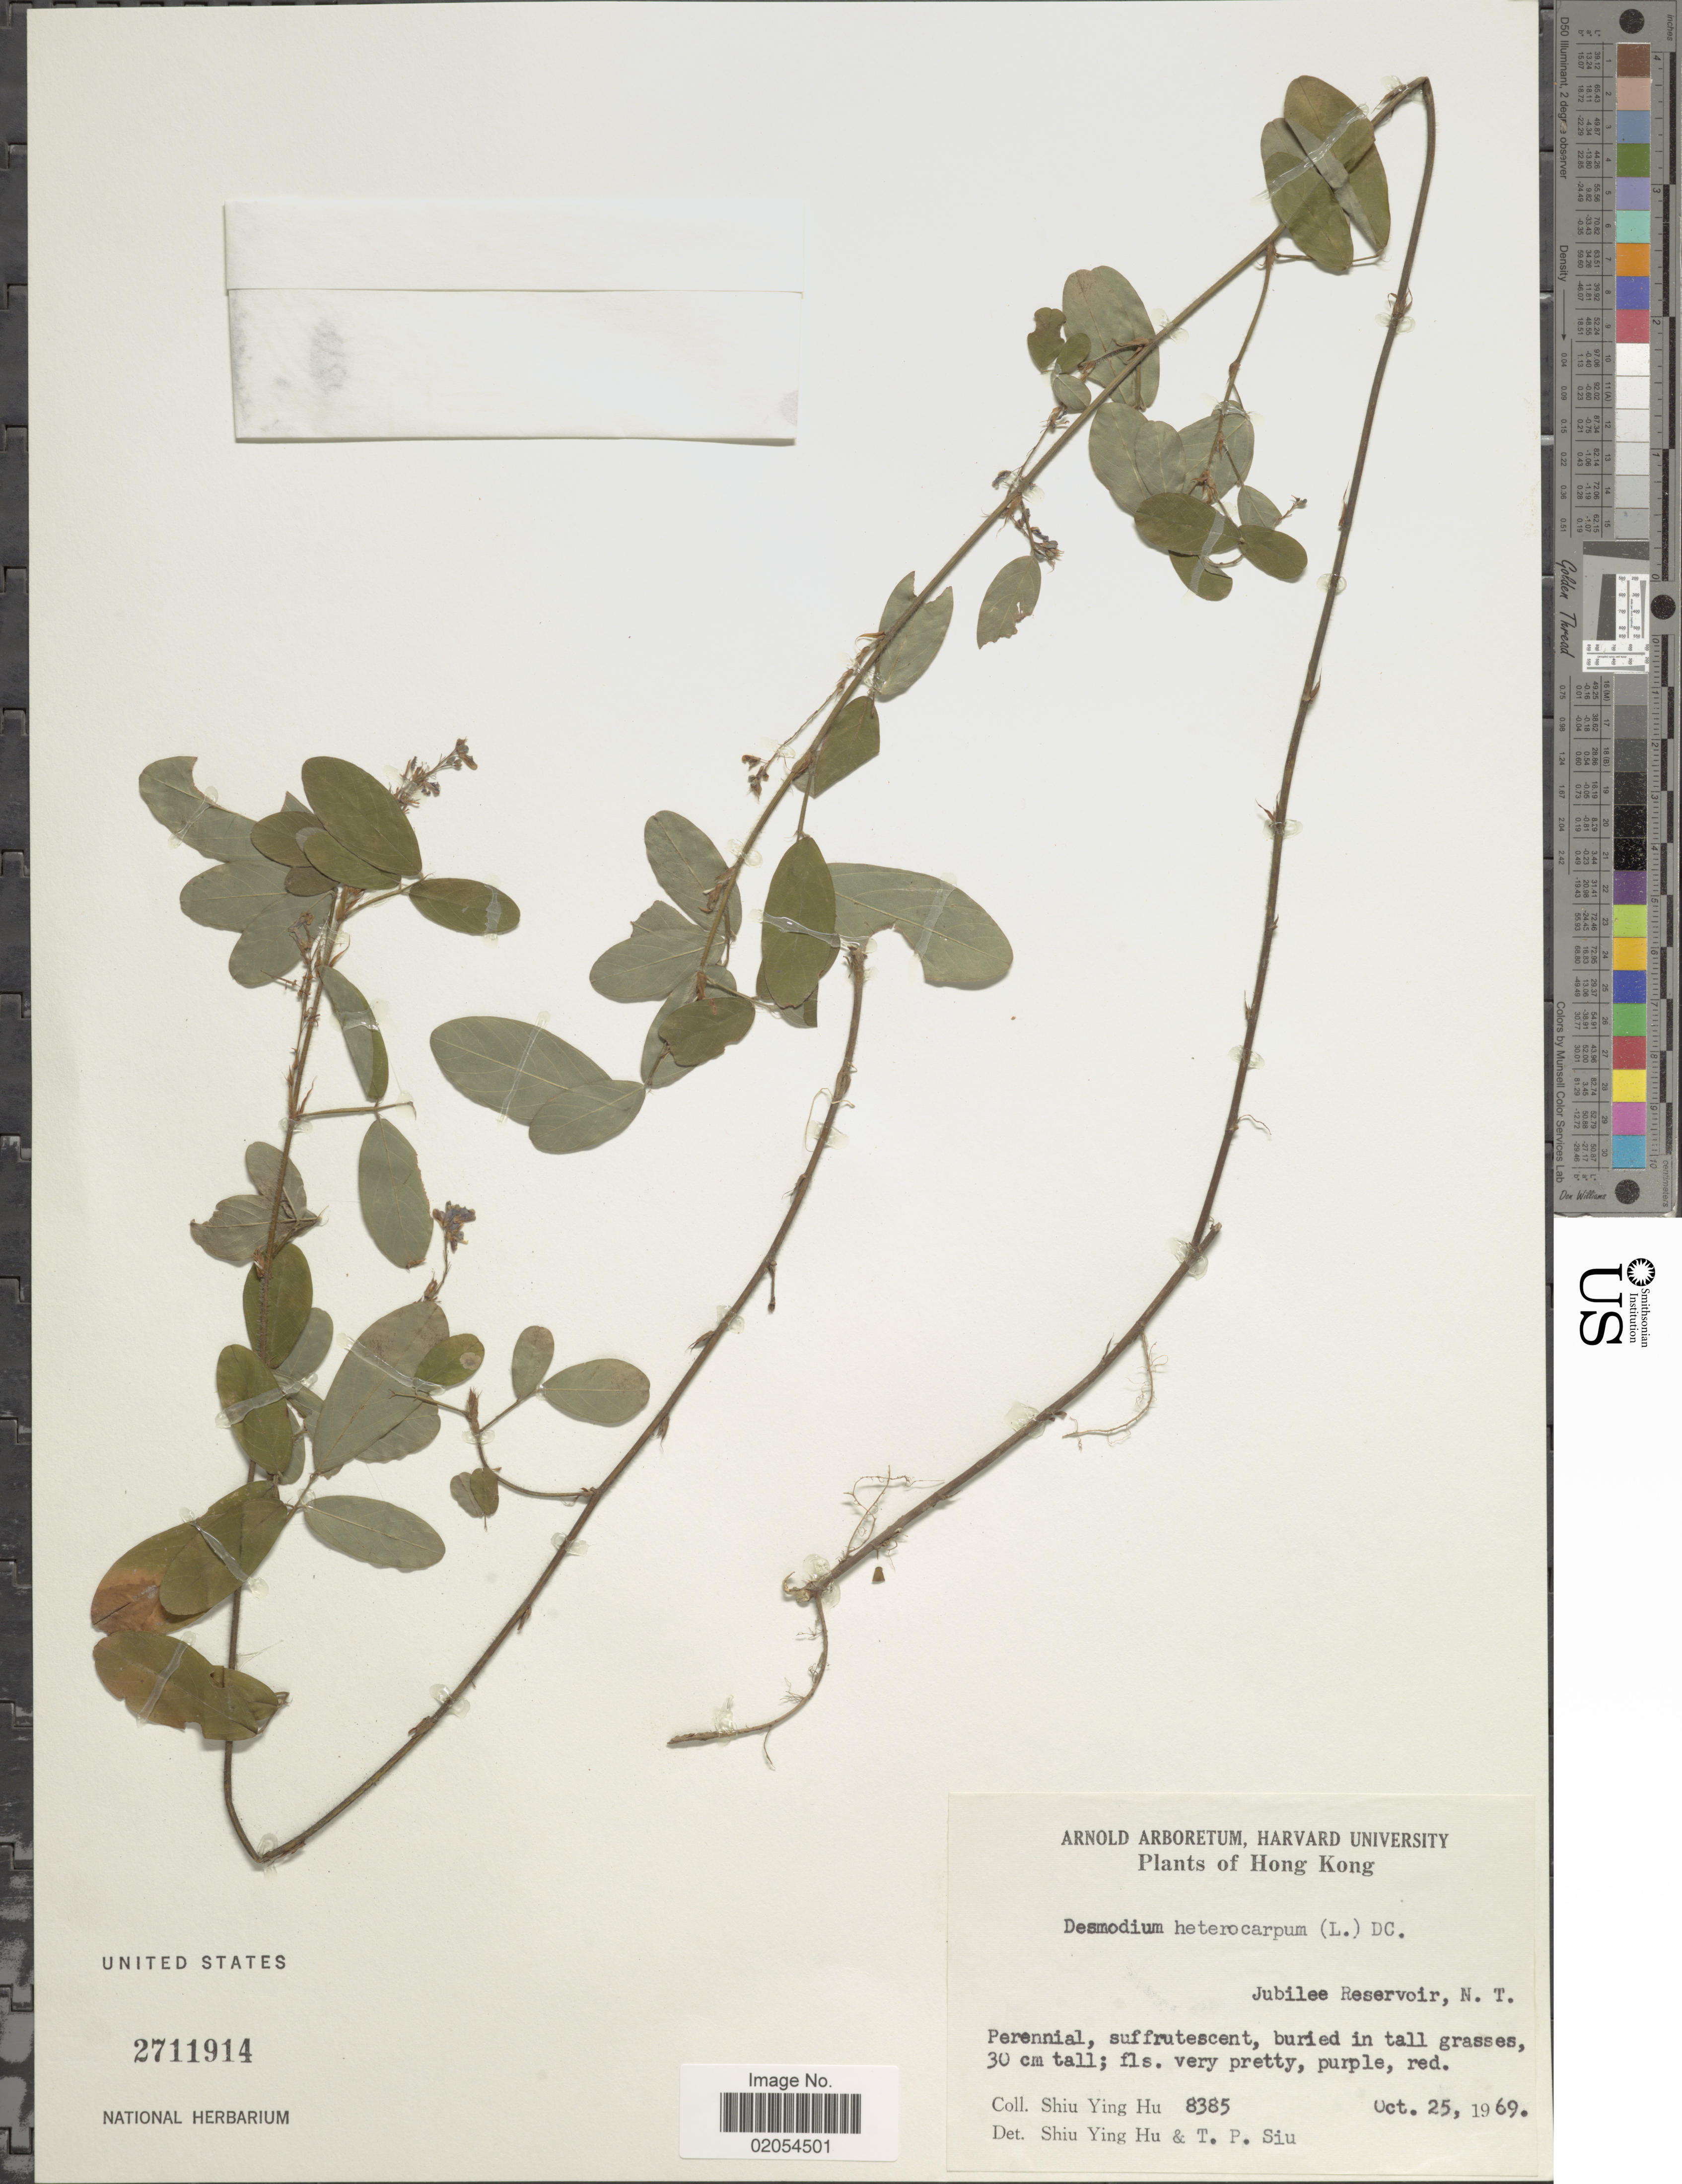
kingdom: Plantae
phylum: Tracheophyta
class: Magnoliopsida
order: Fabales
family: Fabaceae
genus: Grona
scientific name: Grona heterocarpos subsp. heterocarpos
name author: (L.) H. Ohashi & K. Ohashi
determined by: Strong, Mark T., (BOT), Smithsonian Institution - National Museum of Natural History (UNITED STATES)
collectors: S. Y. Hu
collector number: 8385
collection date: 1969-10-25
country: China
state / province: Hong Kong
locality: Jubilee Reservoir, N.T.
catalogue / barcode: US 2711914